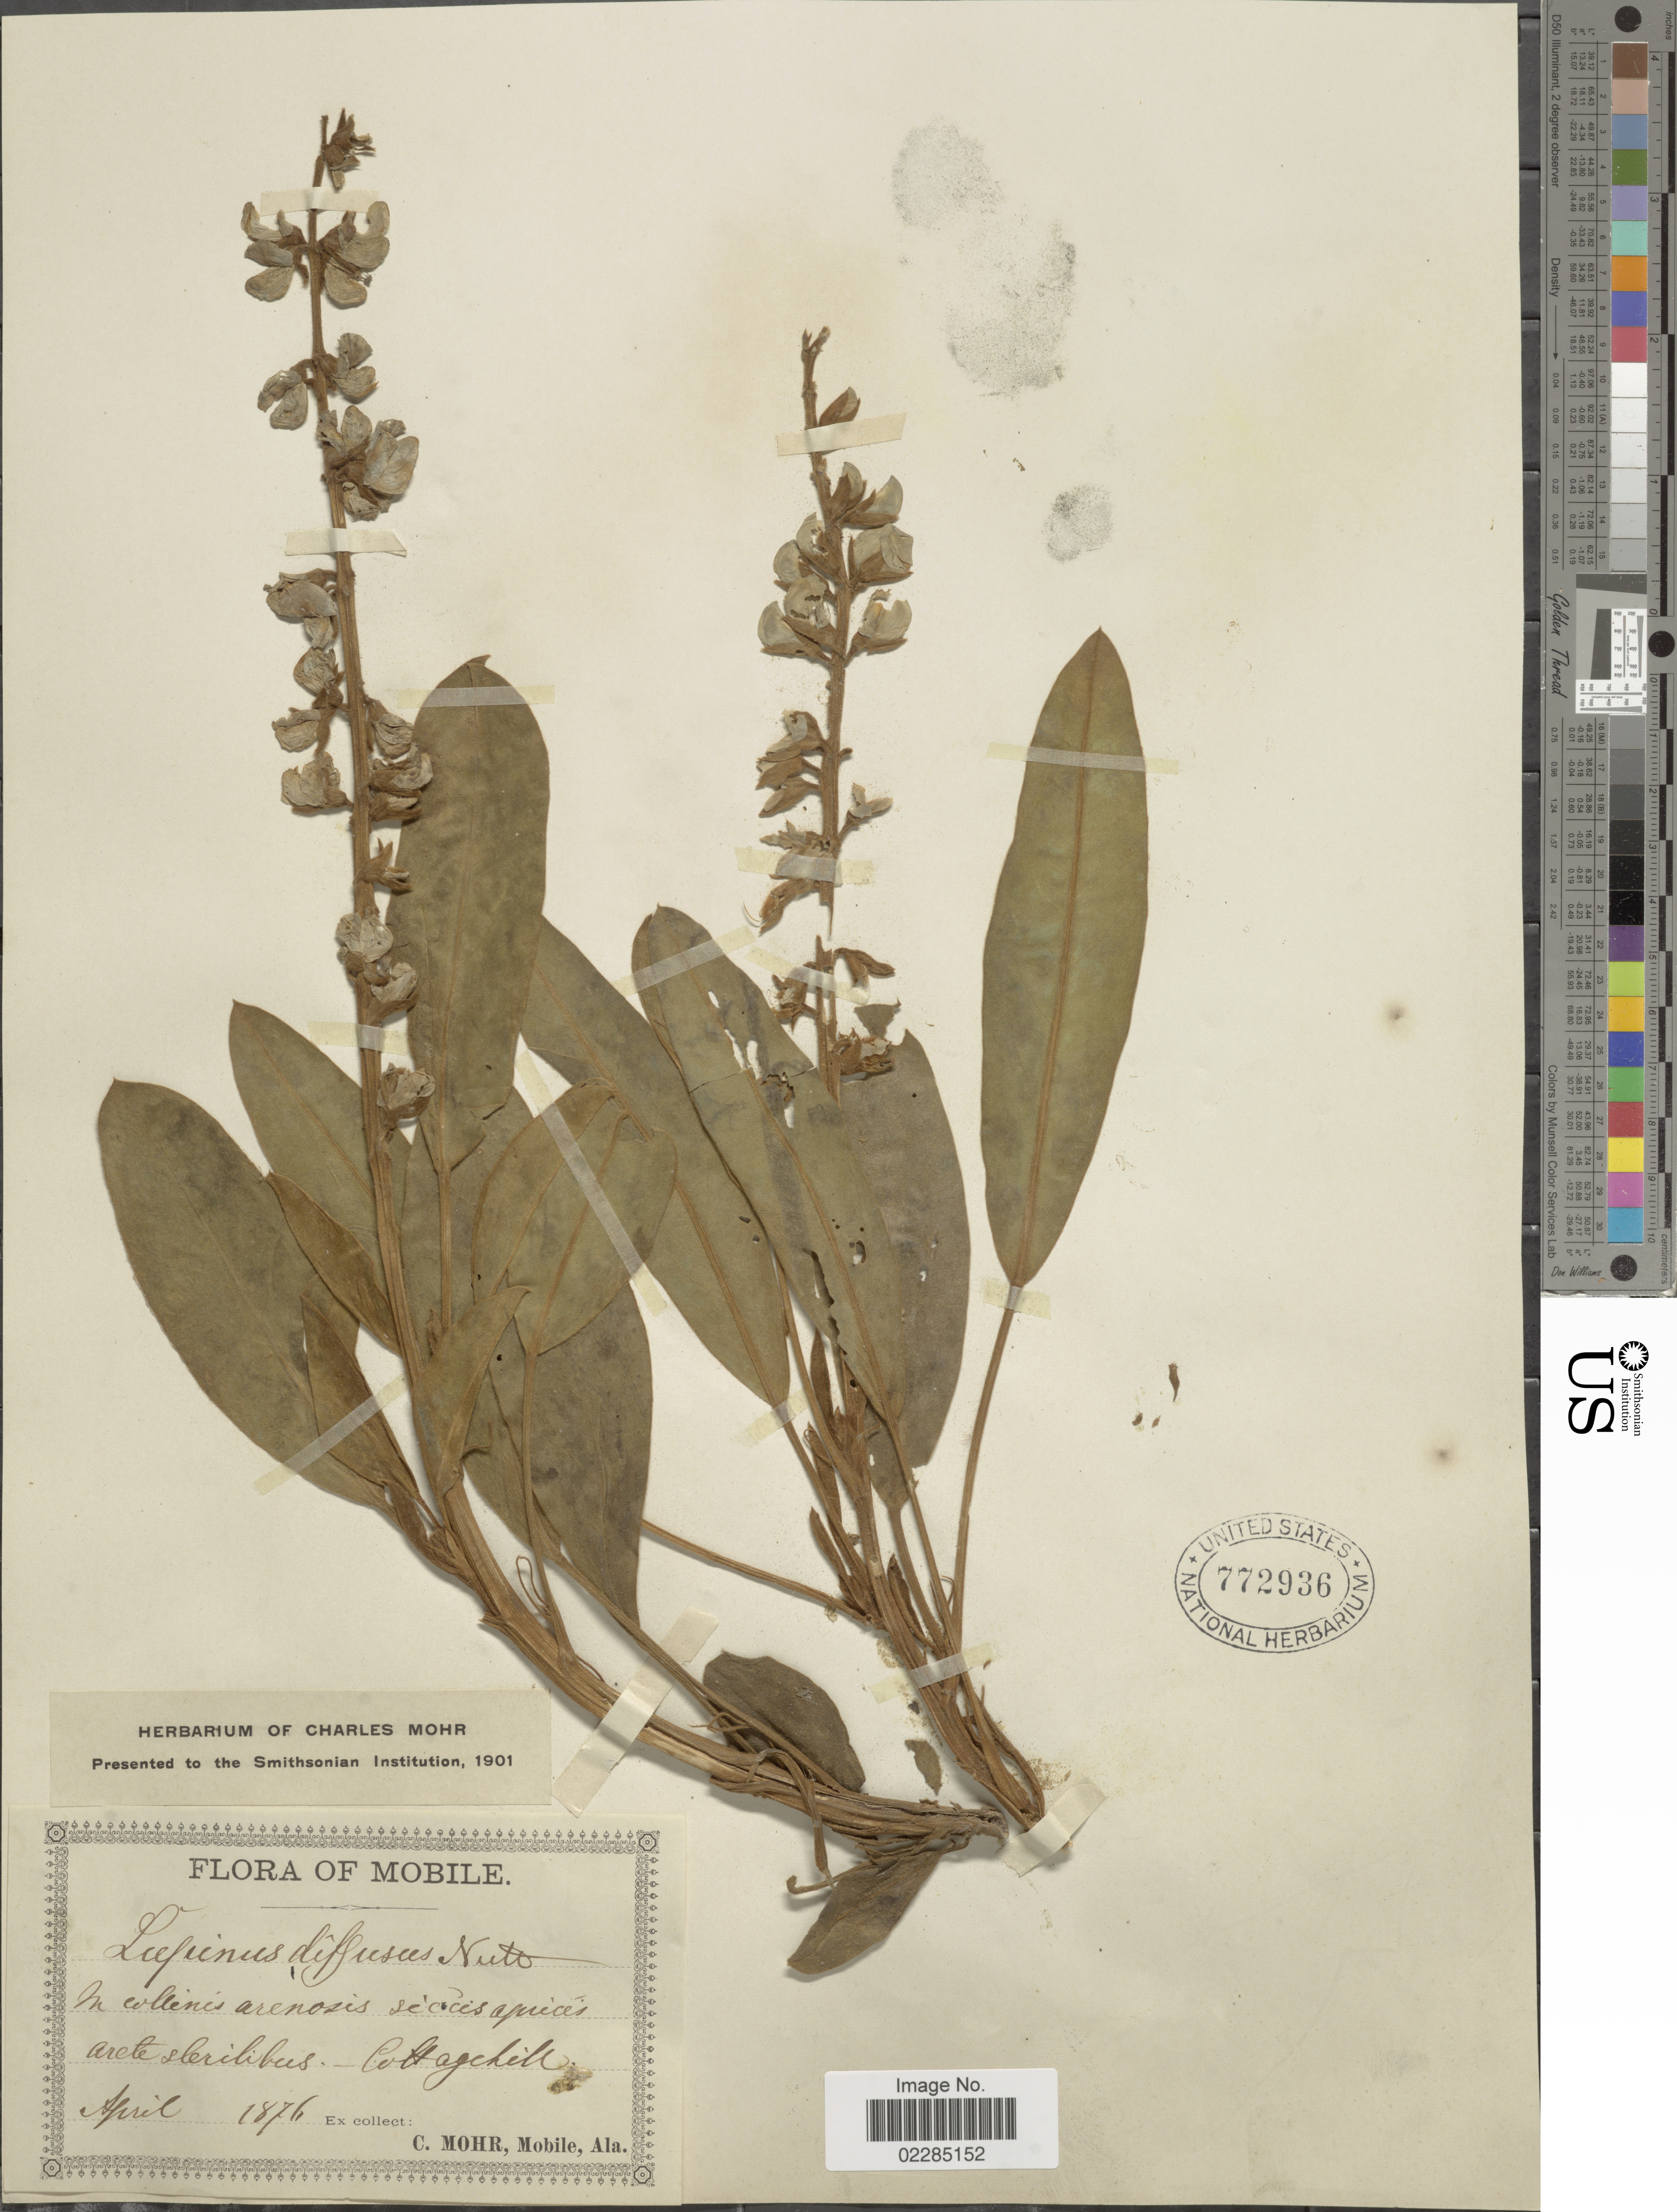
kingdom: Plantae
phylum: Tracheophyta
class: Magnoliopsida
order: Fabales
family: Fabaceae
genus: Lupinus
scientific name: Lupinus diffusus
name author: Nutt.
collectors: C. T. Mohr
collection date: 1876-04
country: United States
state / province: Alabama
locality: Mobile. In collinis arenosis siccis apricis arete sterilibus. Cottagehill.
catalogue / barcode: US 772936